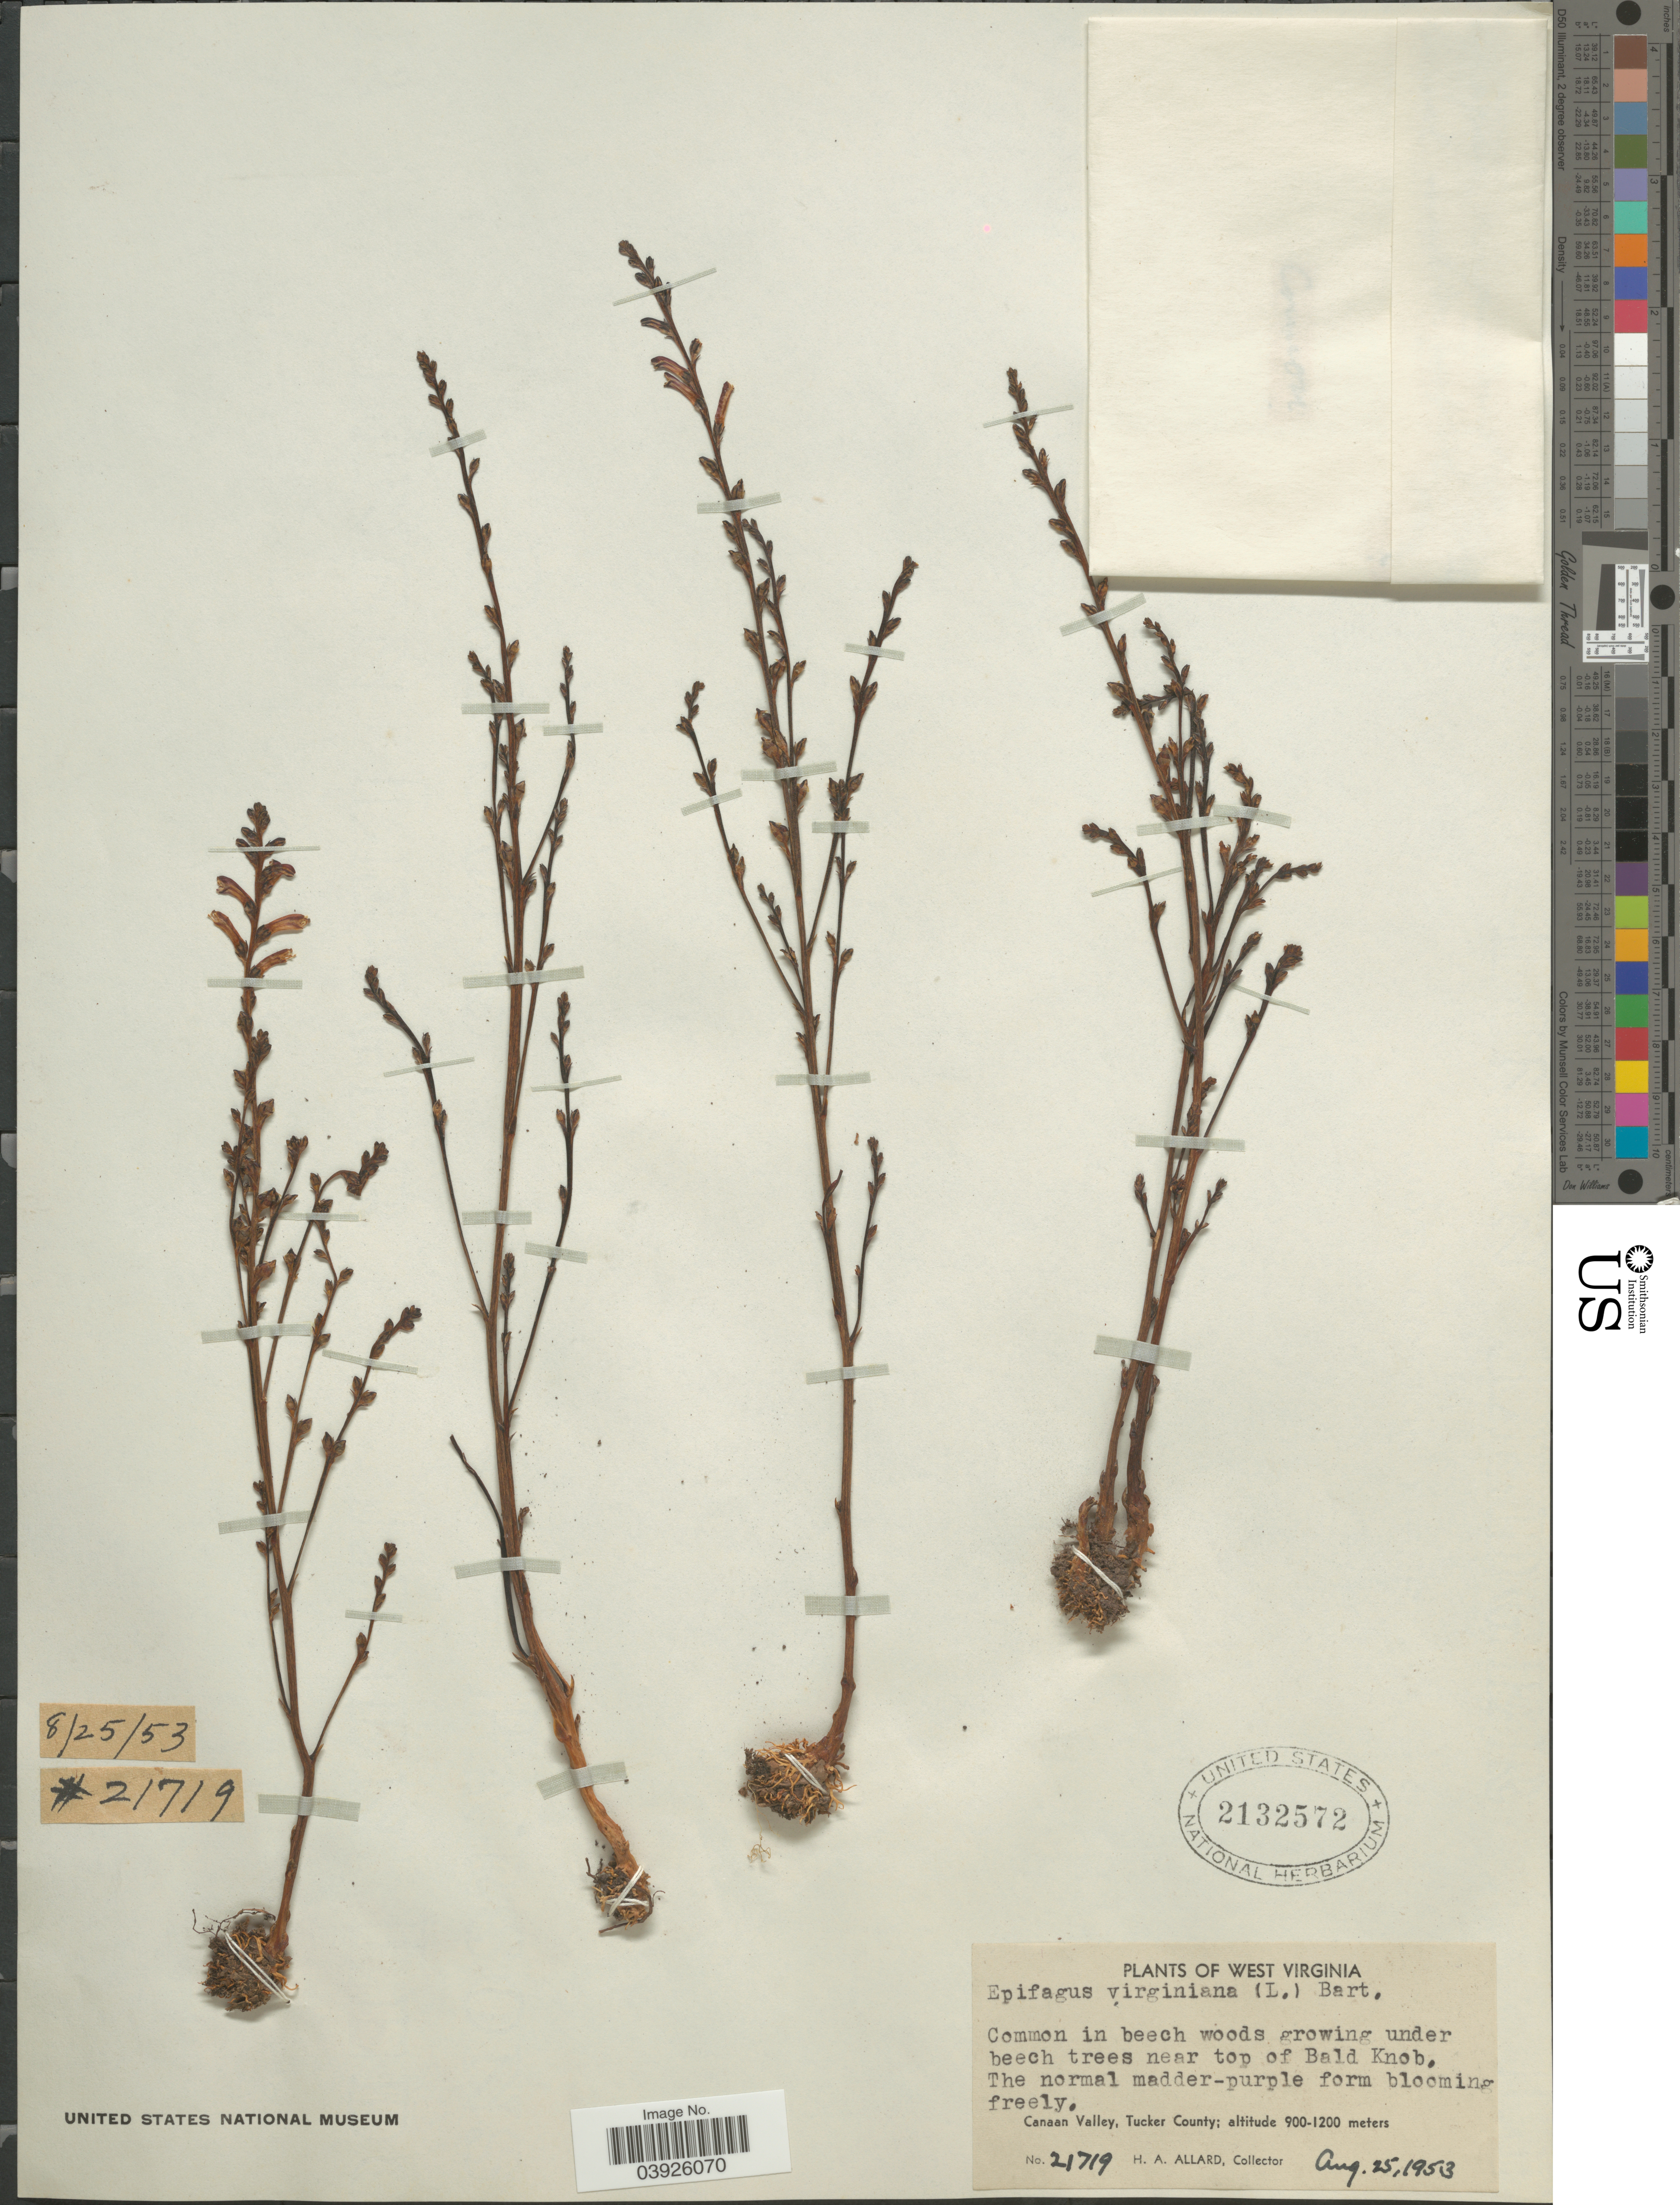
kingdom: Plantae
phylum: Tracheophyta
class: Magnoliopsida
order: Lamiales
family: Orobanchaceae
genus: Epifagus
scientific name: Epifagus virginiana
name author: (L.) W.P.C. Barton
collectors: H. A. Allard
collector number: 21719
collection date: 1953-08-25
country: United States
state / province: West Virginia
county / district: Tucker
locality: Common in beech woods growing under beech trees near top of Bald Knob. Canaan Valley, Tucker County.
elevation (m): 900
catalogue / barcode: US 2132572